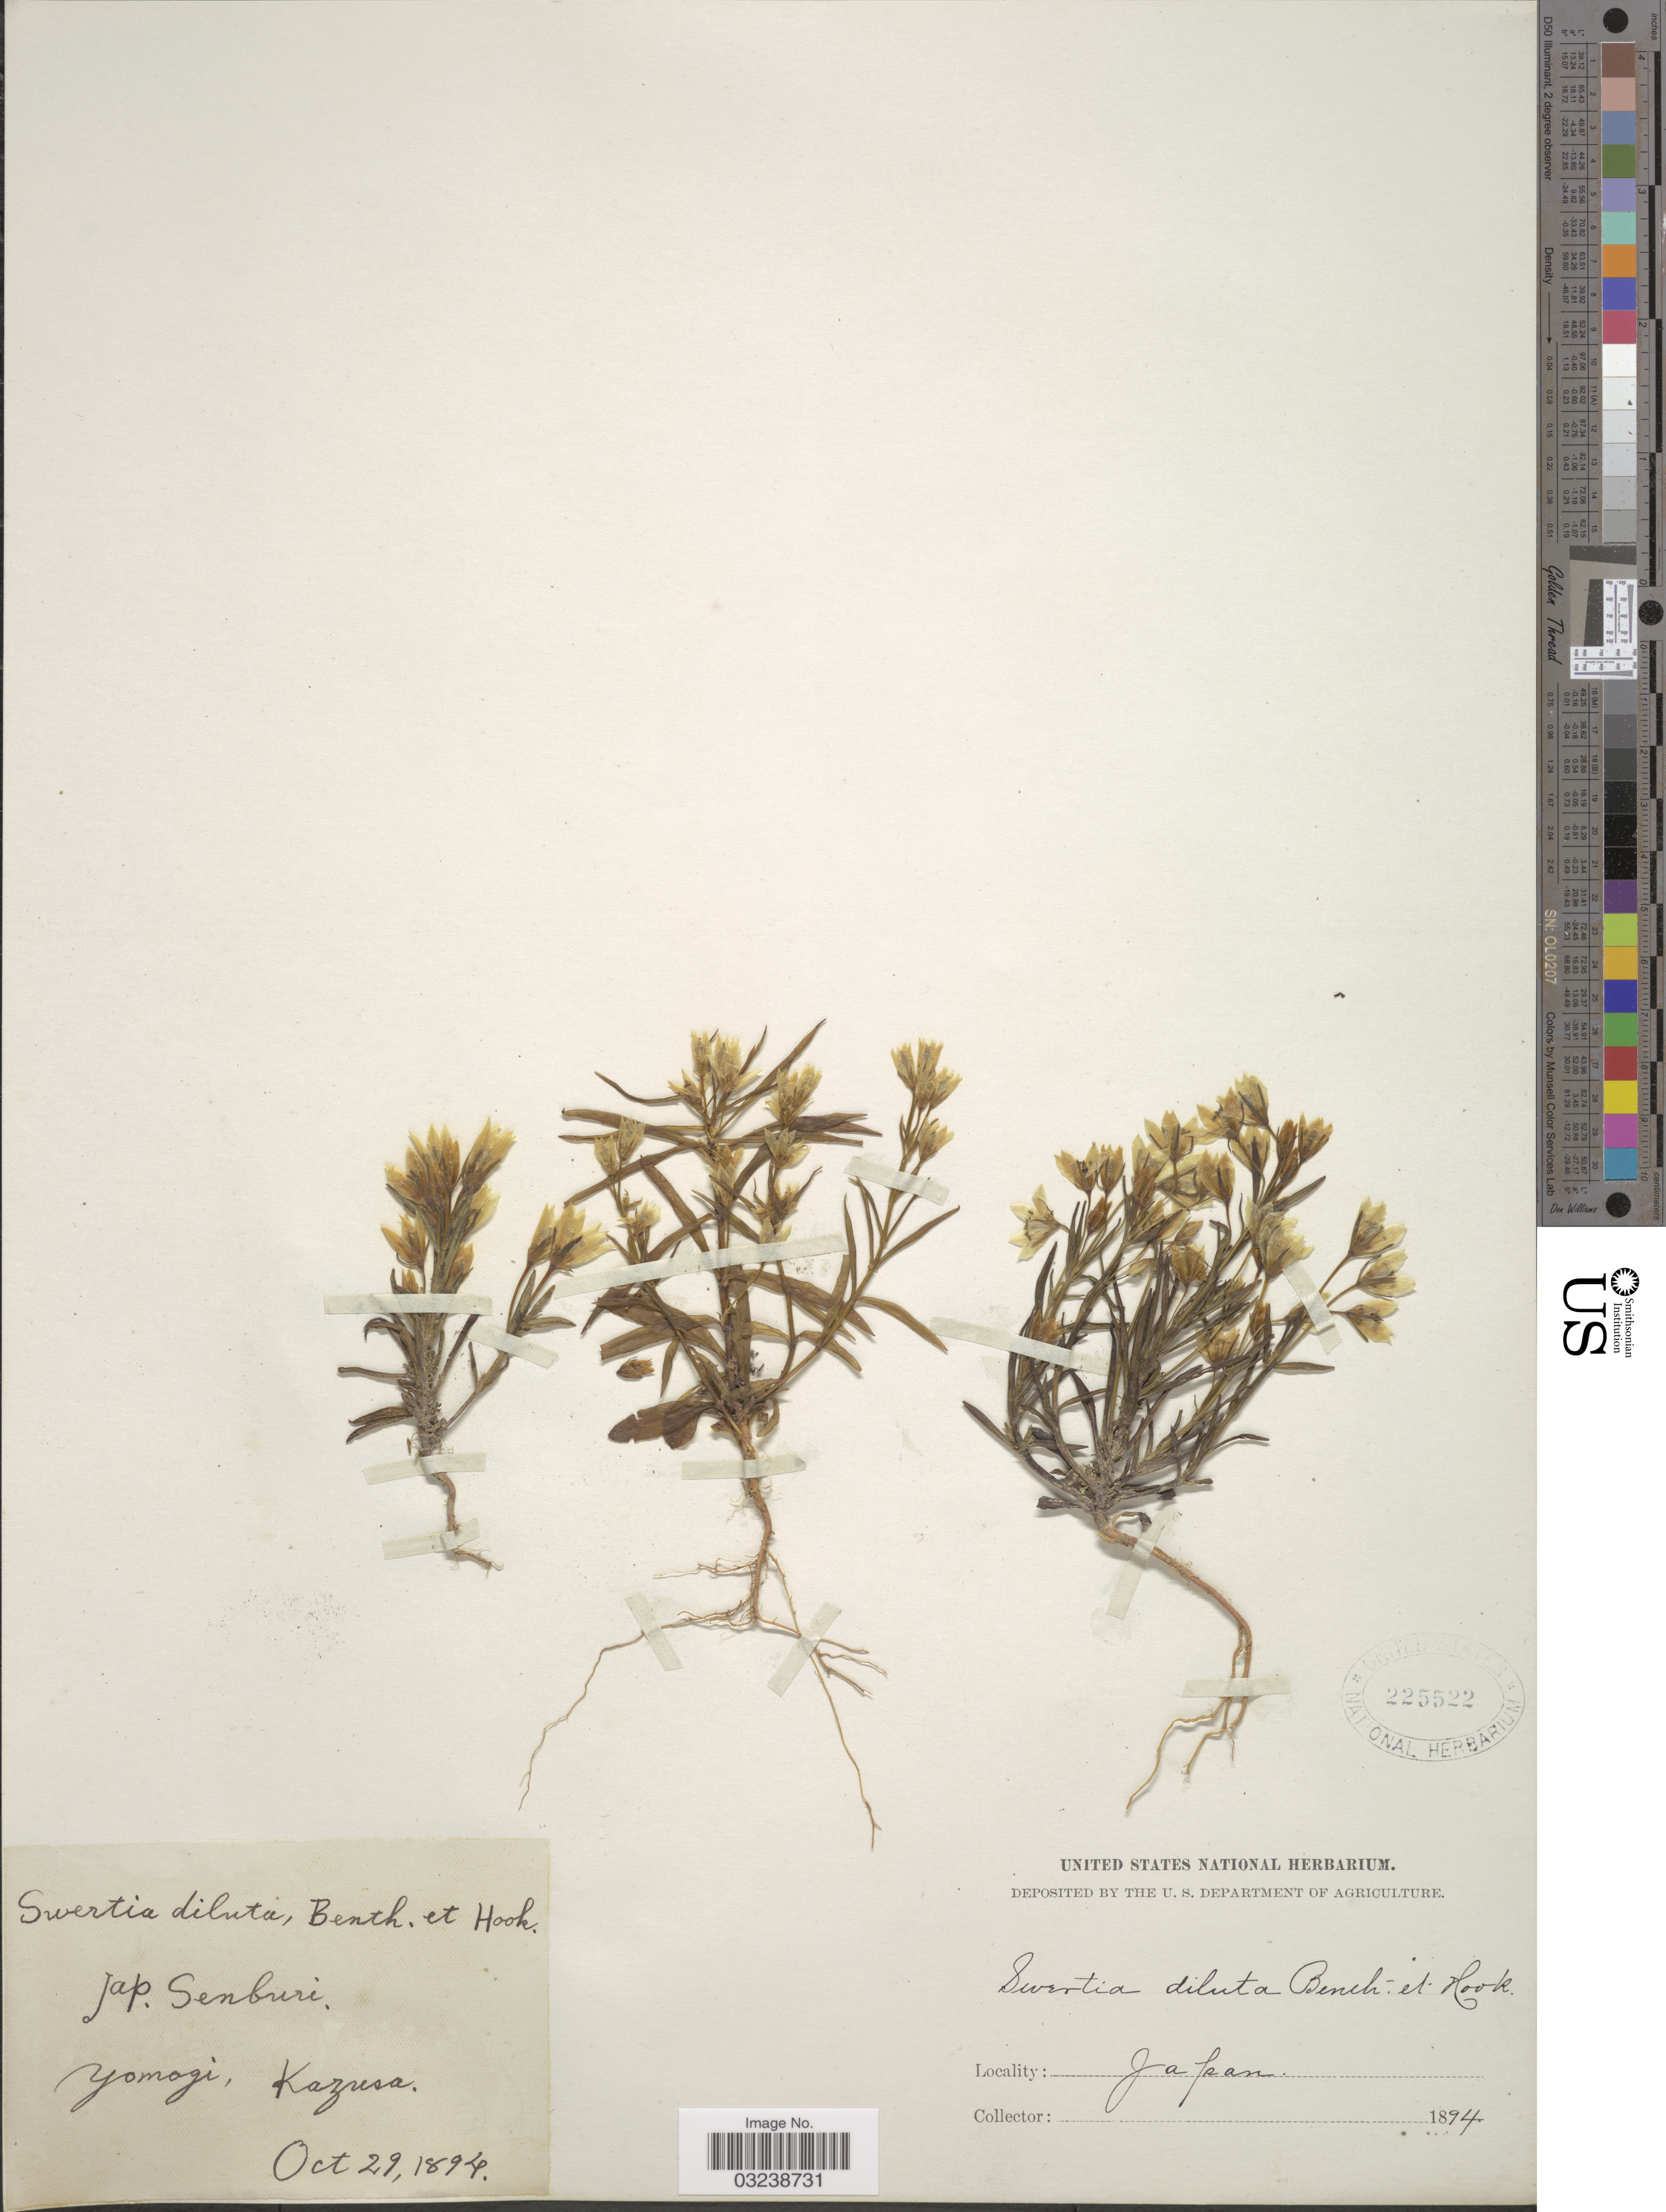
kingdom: Plantae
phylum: Tracheophyta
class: Magnoliopsida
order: Gentianales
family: Gentianaceae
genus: Swertia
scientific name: Swertia diluta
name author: (Turcz.) Benth. & Hook. f.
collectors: ex herb. United States National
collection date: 1894-10-29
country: Japan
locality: Yomogi. Kazusa.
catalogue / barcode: US 225522